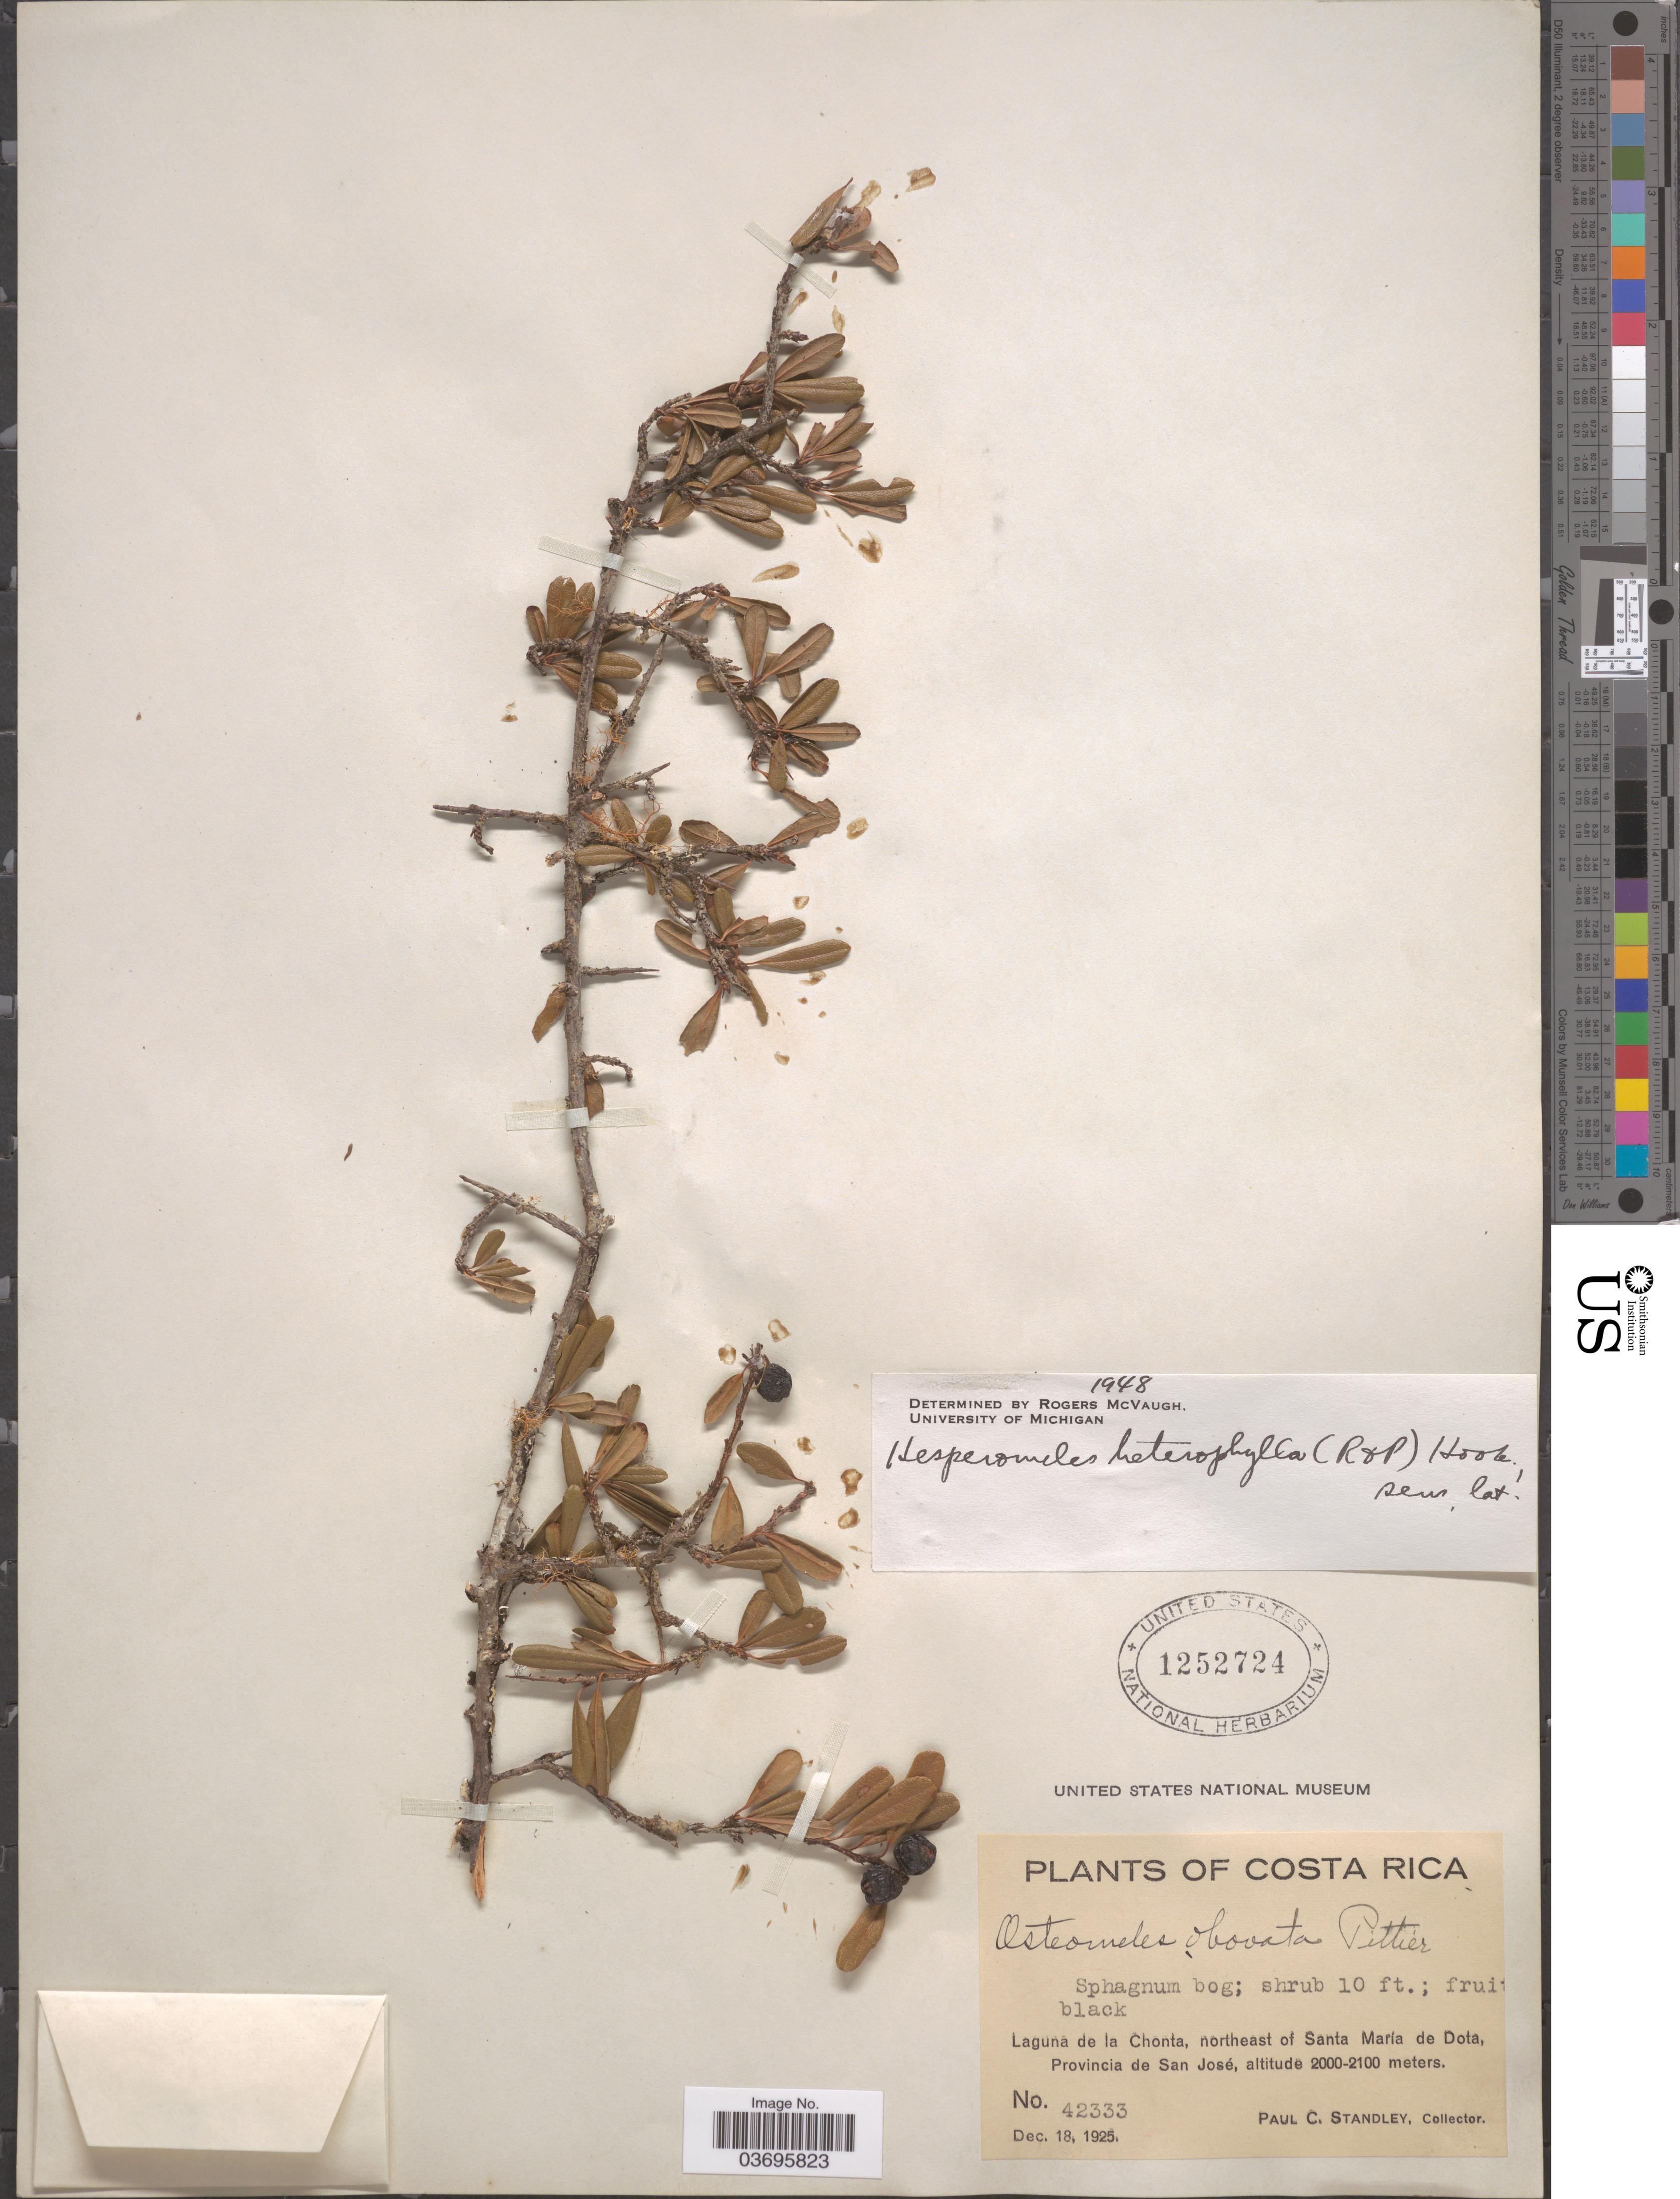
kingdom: Plantae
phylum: Tracheophyta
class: Magnoliopsida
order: Rosales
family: Rosaceae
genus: Hesperomeles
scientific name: Hesperomeles heterophylla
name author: (Ruiz & Pav.) Hook.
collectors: P. C. Standley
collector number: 42333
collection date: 1925-12-18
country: Costa Rica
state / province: San José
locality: Laguna de la Chonta, northeast of Santa María de Dota.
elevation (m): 2000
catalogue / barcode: US 1252724